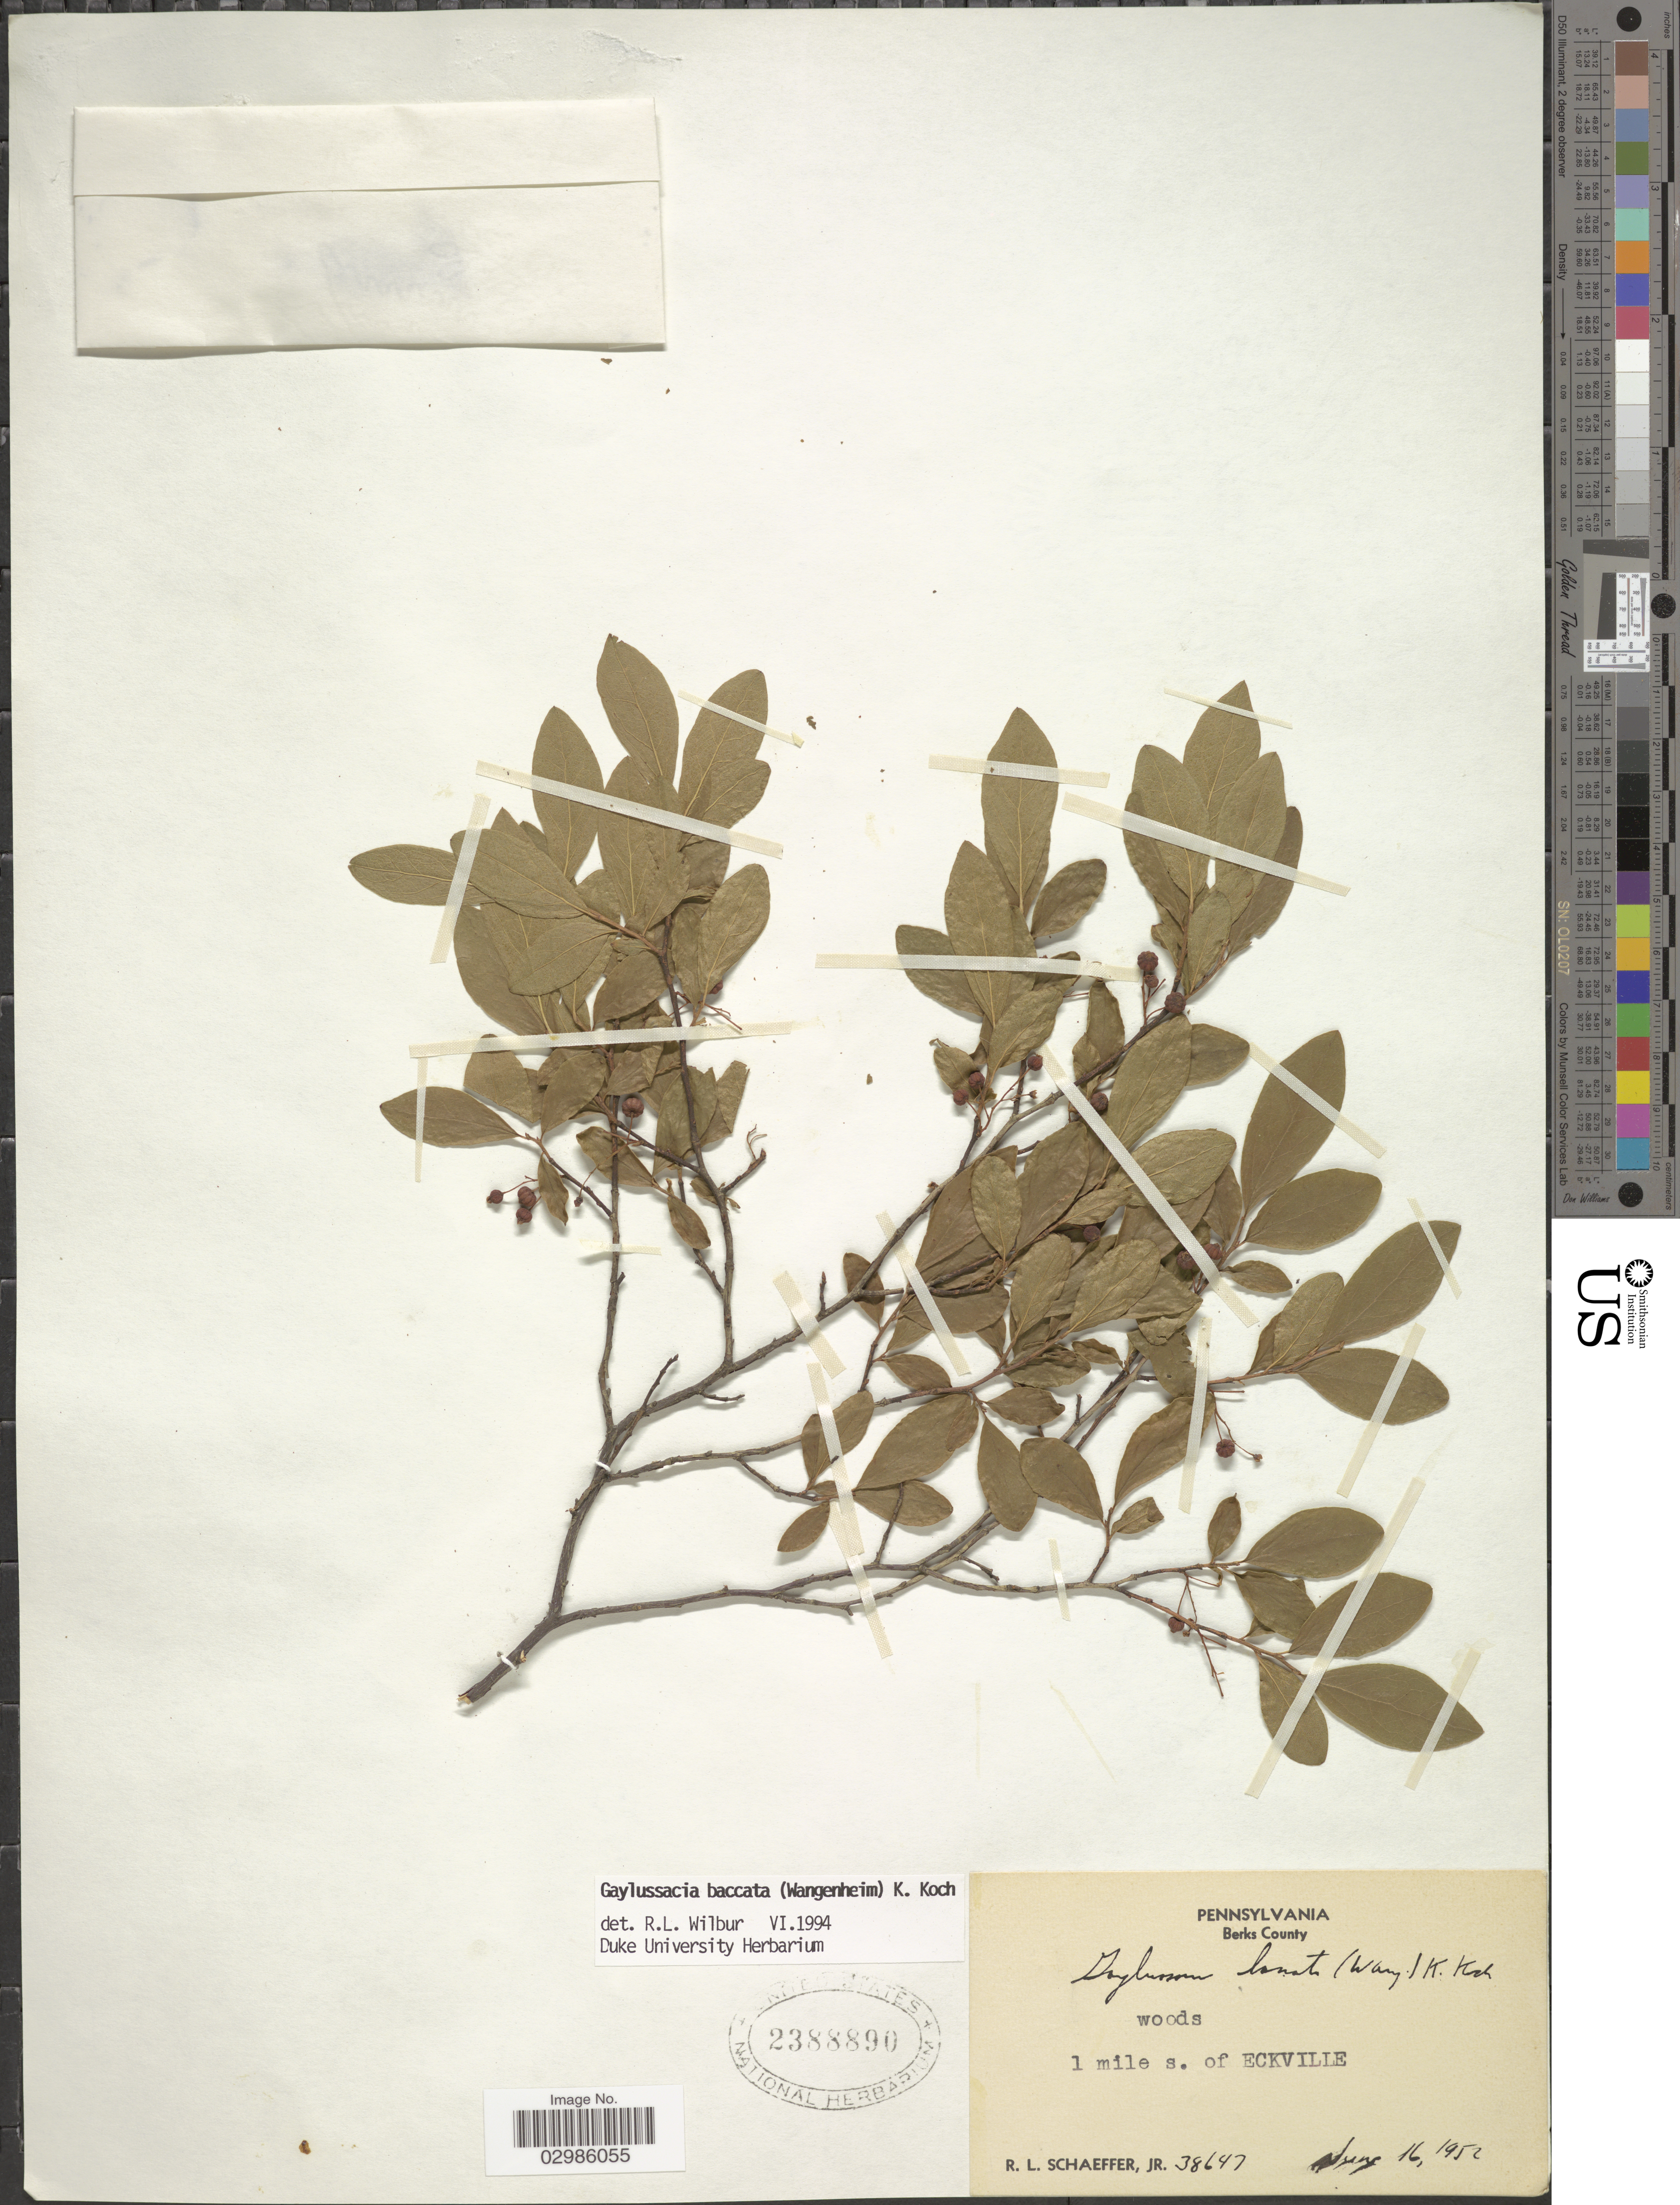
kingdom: Plantae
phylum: Tracheophyta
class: Magnoliopsida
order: Ericales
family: Ericaceae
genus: Gaylussacia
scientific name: Gaylussacia baccata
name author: (Wangenh.) K. Koch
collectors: R. L. Schaeffer Jr.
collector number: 38647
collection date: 1952-06-16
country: United States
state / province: Pennsylvania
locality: Berks County. 1 mile s. of Eckville.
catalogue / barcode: US 2388890